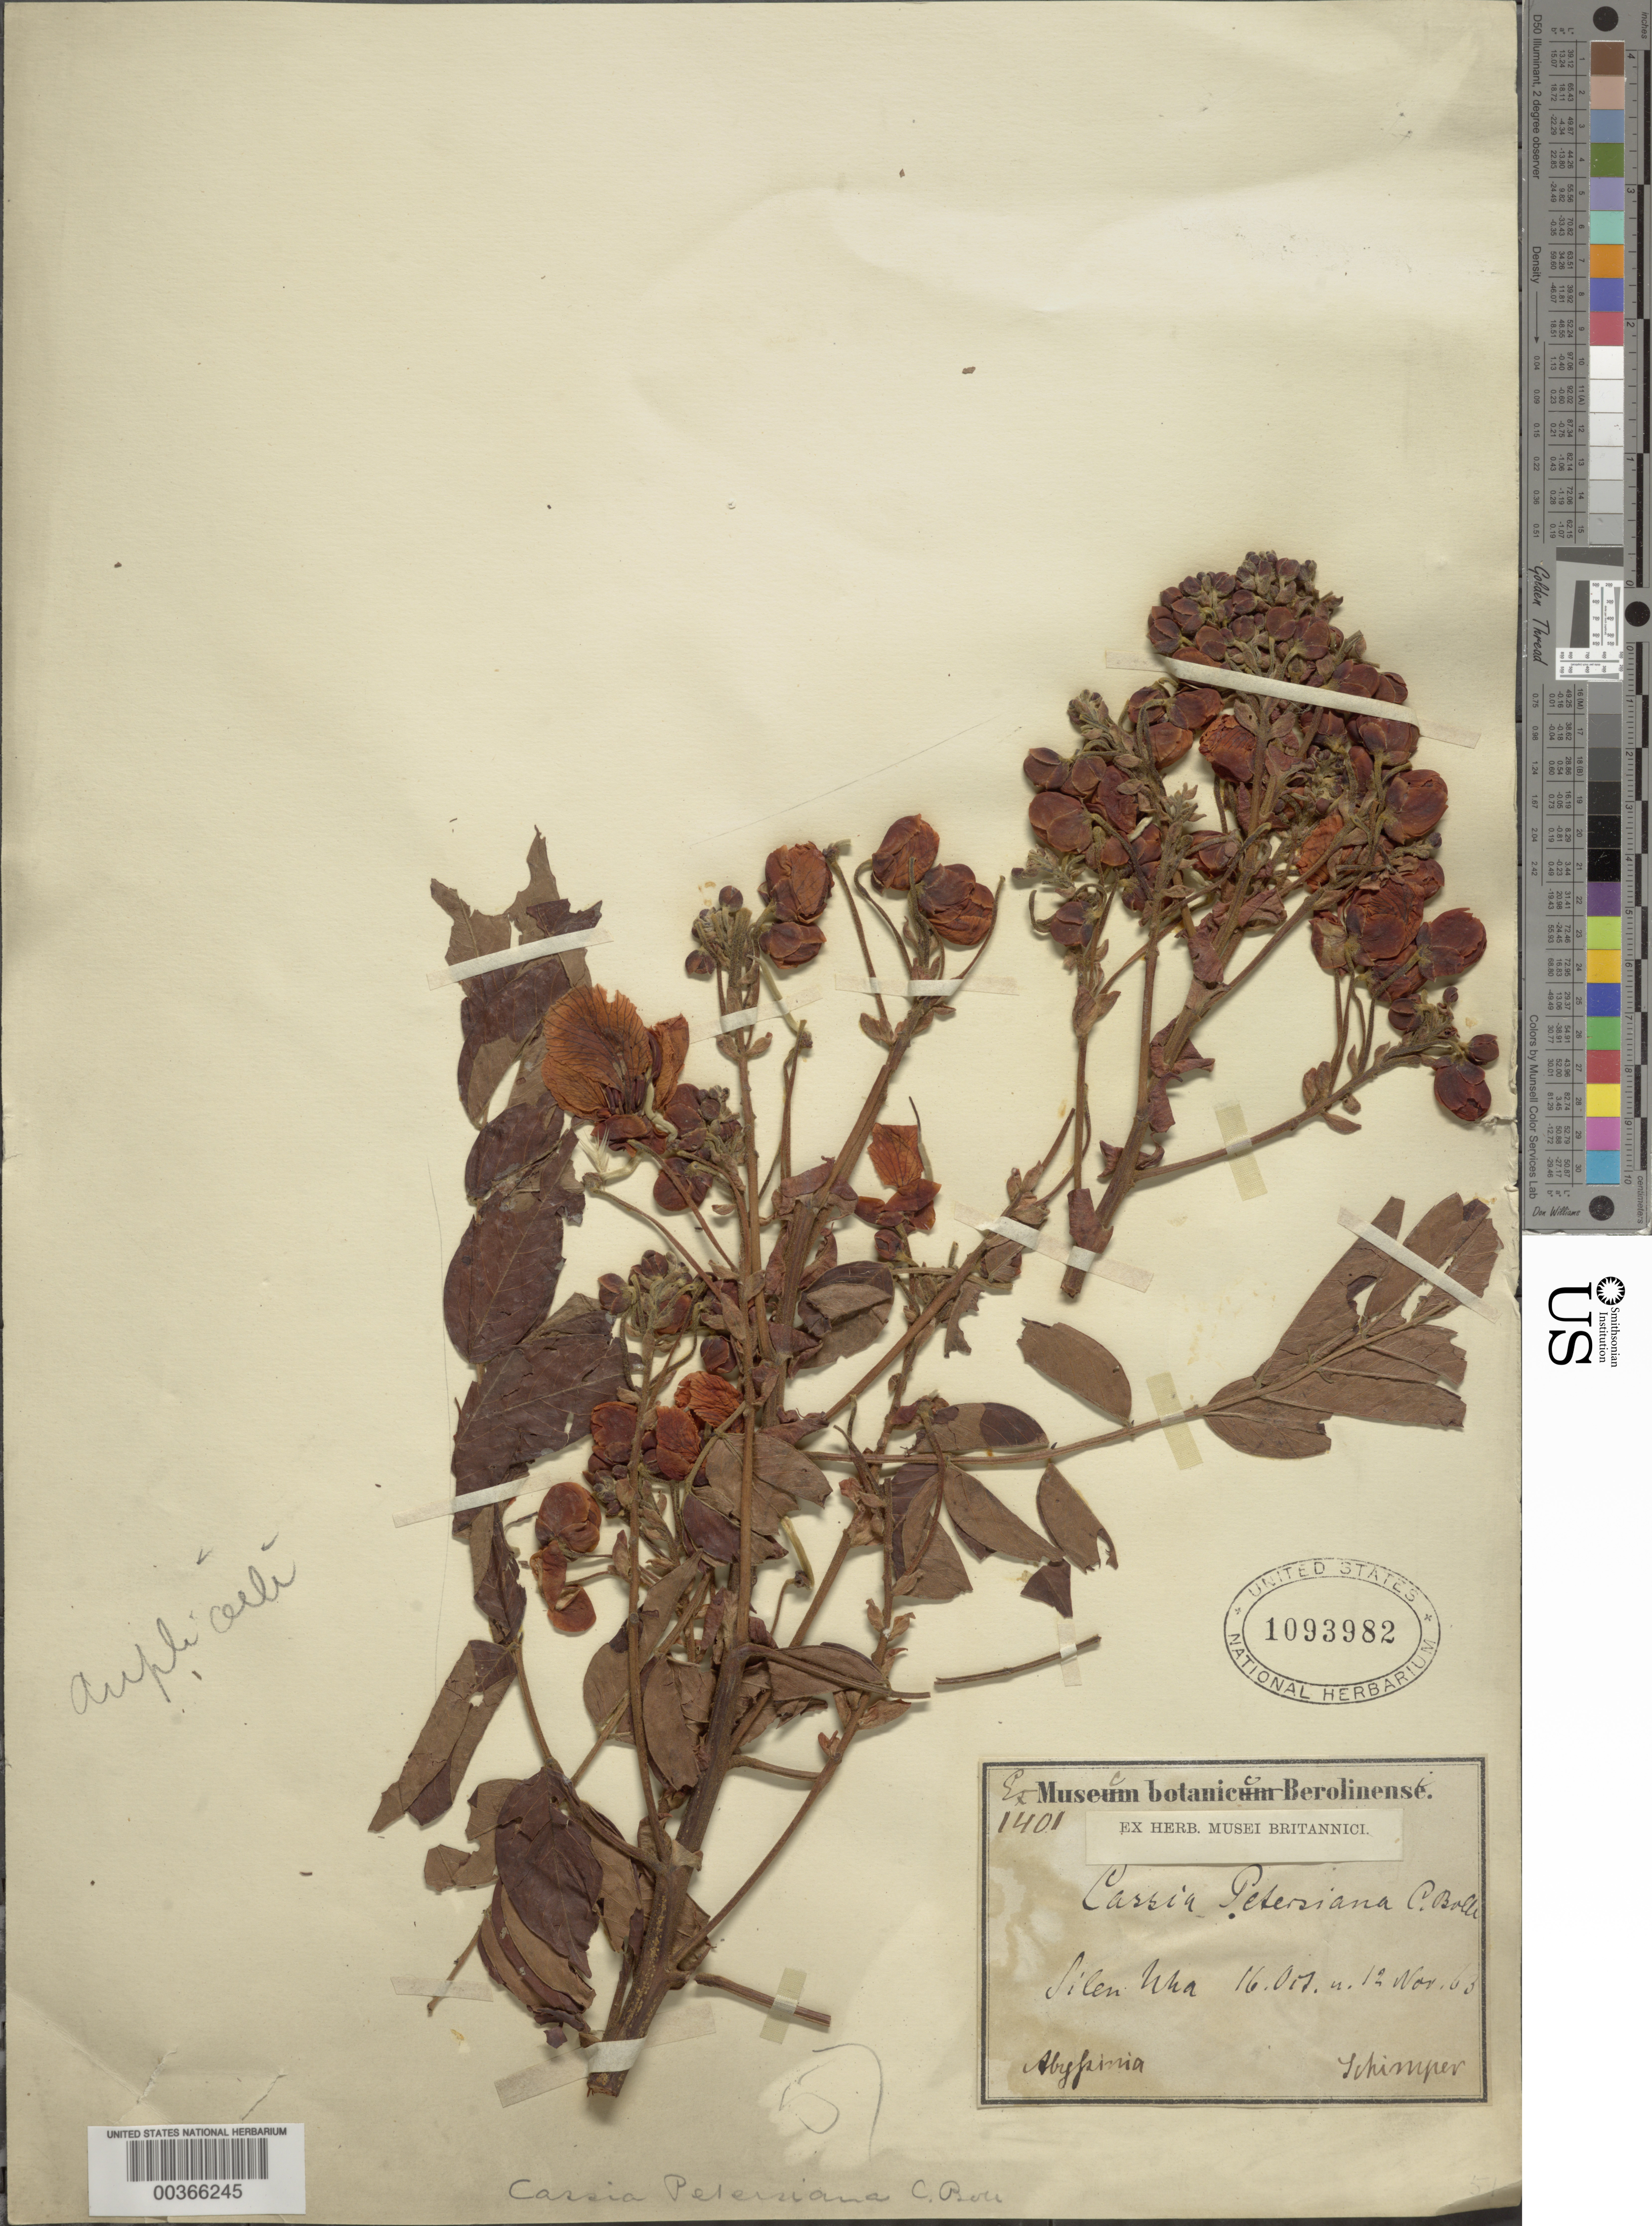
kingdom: Plantae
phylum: Tracheophyta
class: Magnoliopsida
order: Fabales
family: Fabaceae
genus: Senna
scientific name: Senna petersiana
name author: (Bolle) Lock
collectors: -. Schimper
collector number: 1401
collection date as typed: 16 Oct 1863 to 12 Nov 1863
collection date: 1863-10-16/1863-11-12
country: Ethiopia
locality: Silen uha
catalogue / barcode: US 1093982